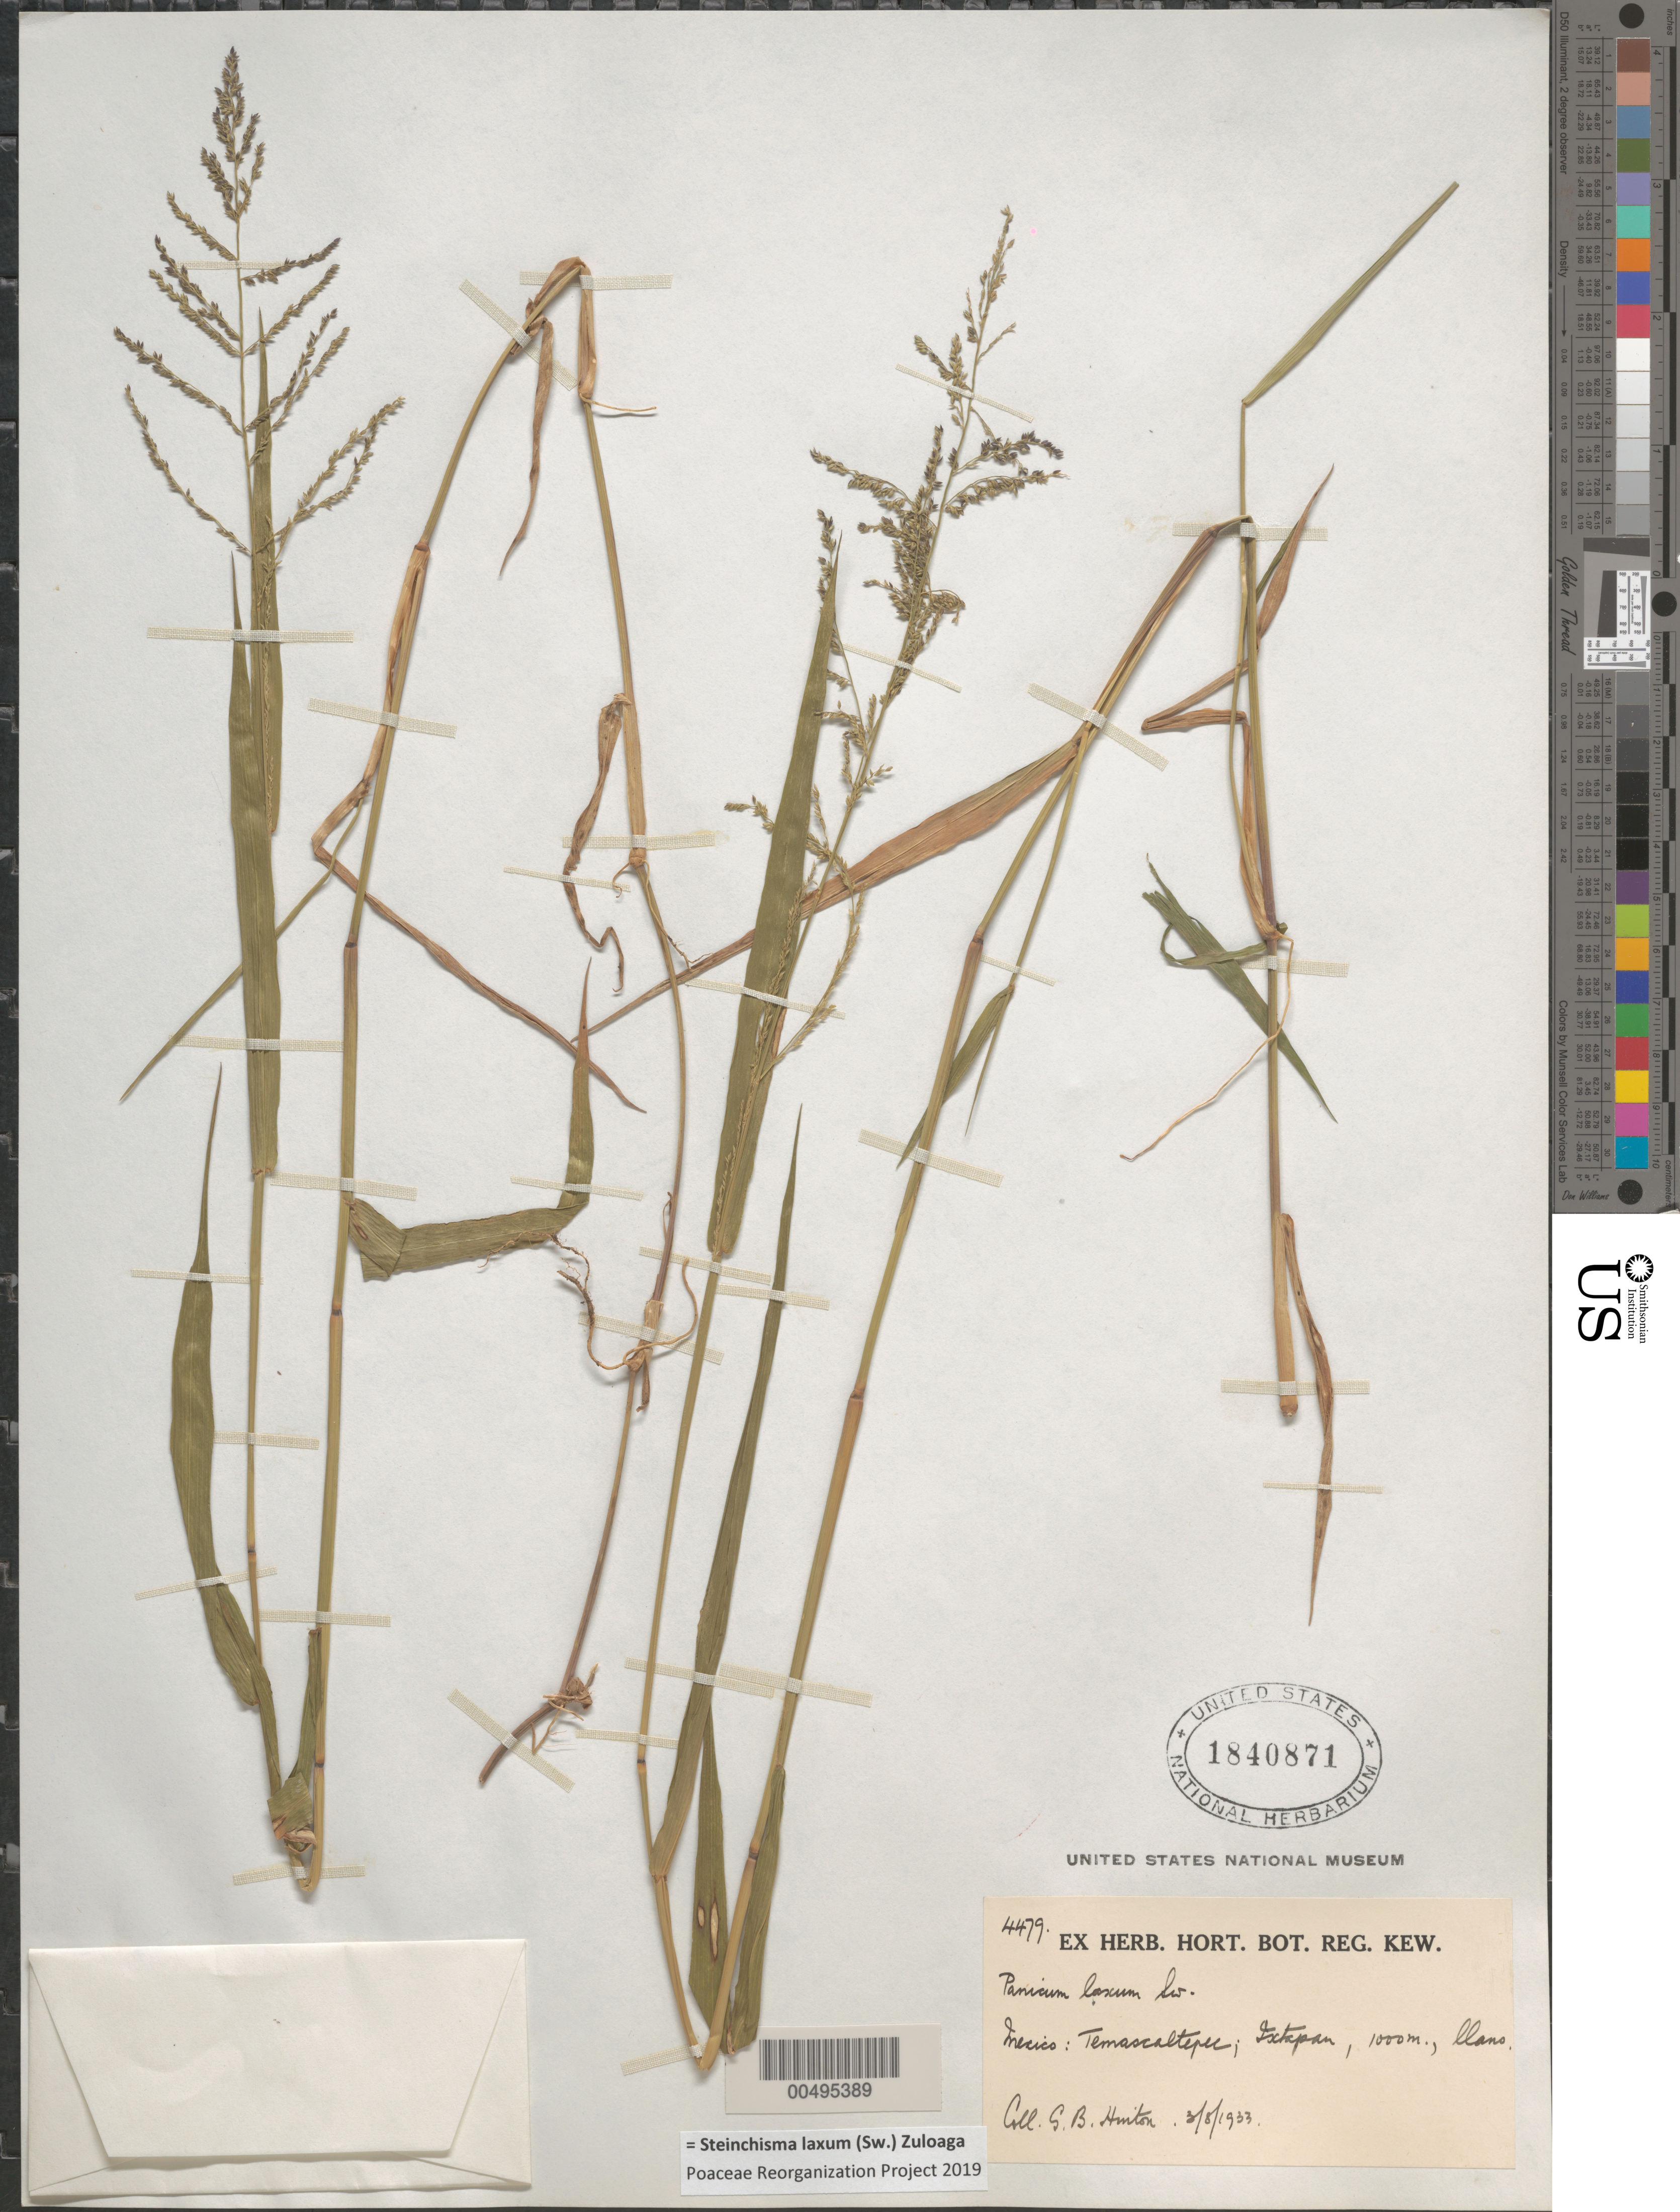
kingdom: Plantae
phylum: Tracheophyta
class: Liliopsida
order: Poales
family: Poaceae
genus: Panicum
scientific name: Panicum laxum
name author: Sw.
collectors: G. B. Hinton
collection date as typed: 8 Mar 1933 or 3 Aug 1933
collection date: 1933-03-08 or 1933-08-03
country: Mexico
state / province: México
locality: Temascaltepec, Ixtapan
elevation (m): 1000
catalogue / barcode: US 1840871